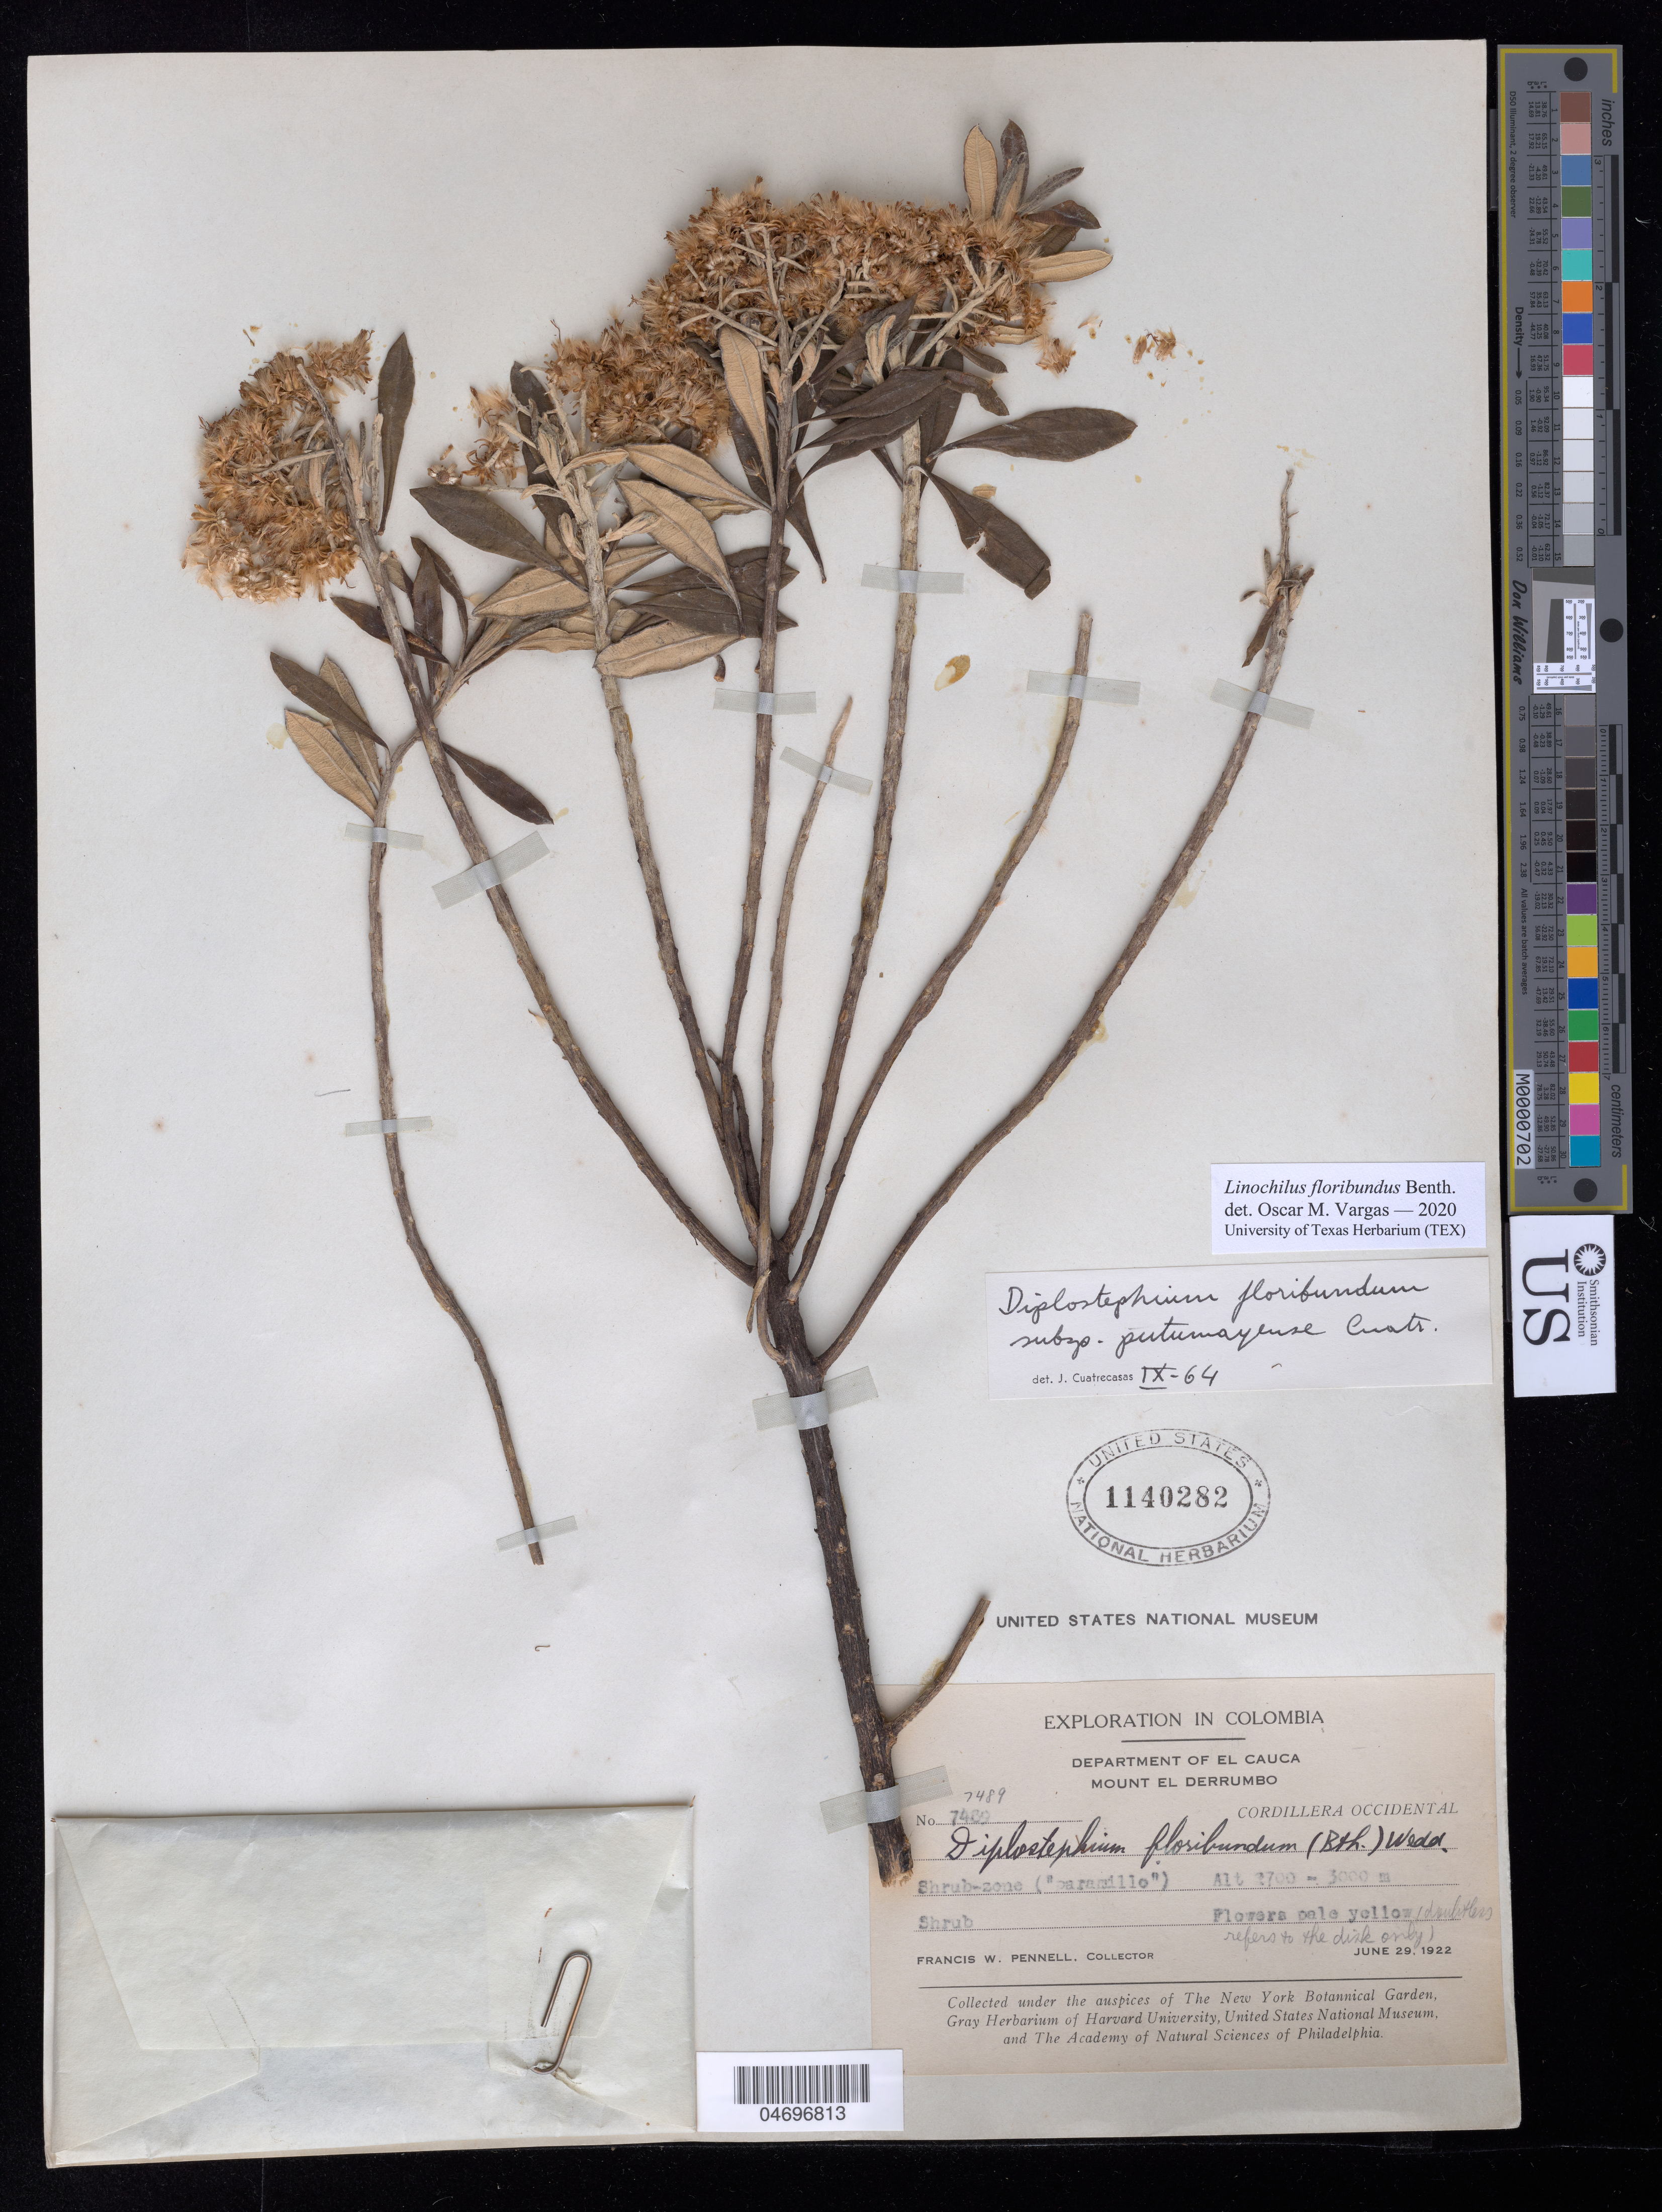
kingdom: Plantae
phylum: Tracheophyta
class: Magnoliopsida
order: Asterales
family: Asteraceae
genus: Linochilus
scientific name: Linochilus floribundus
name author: Benth.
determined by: Vargas, Oscar M.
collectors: F. W. Pennell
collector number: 7489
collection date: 1922-06-29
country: Colombia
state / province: Cauca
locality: Department of El Cauca, Mount El Derrumbo, Cordillera occidental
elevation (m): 2700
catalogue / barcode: US 1140282